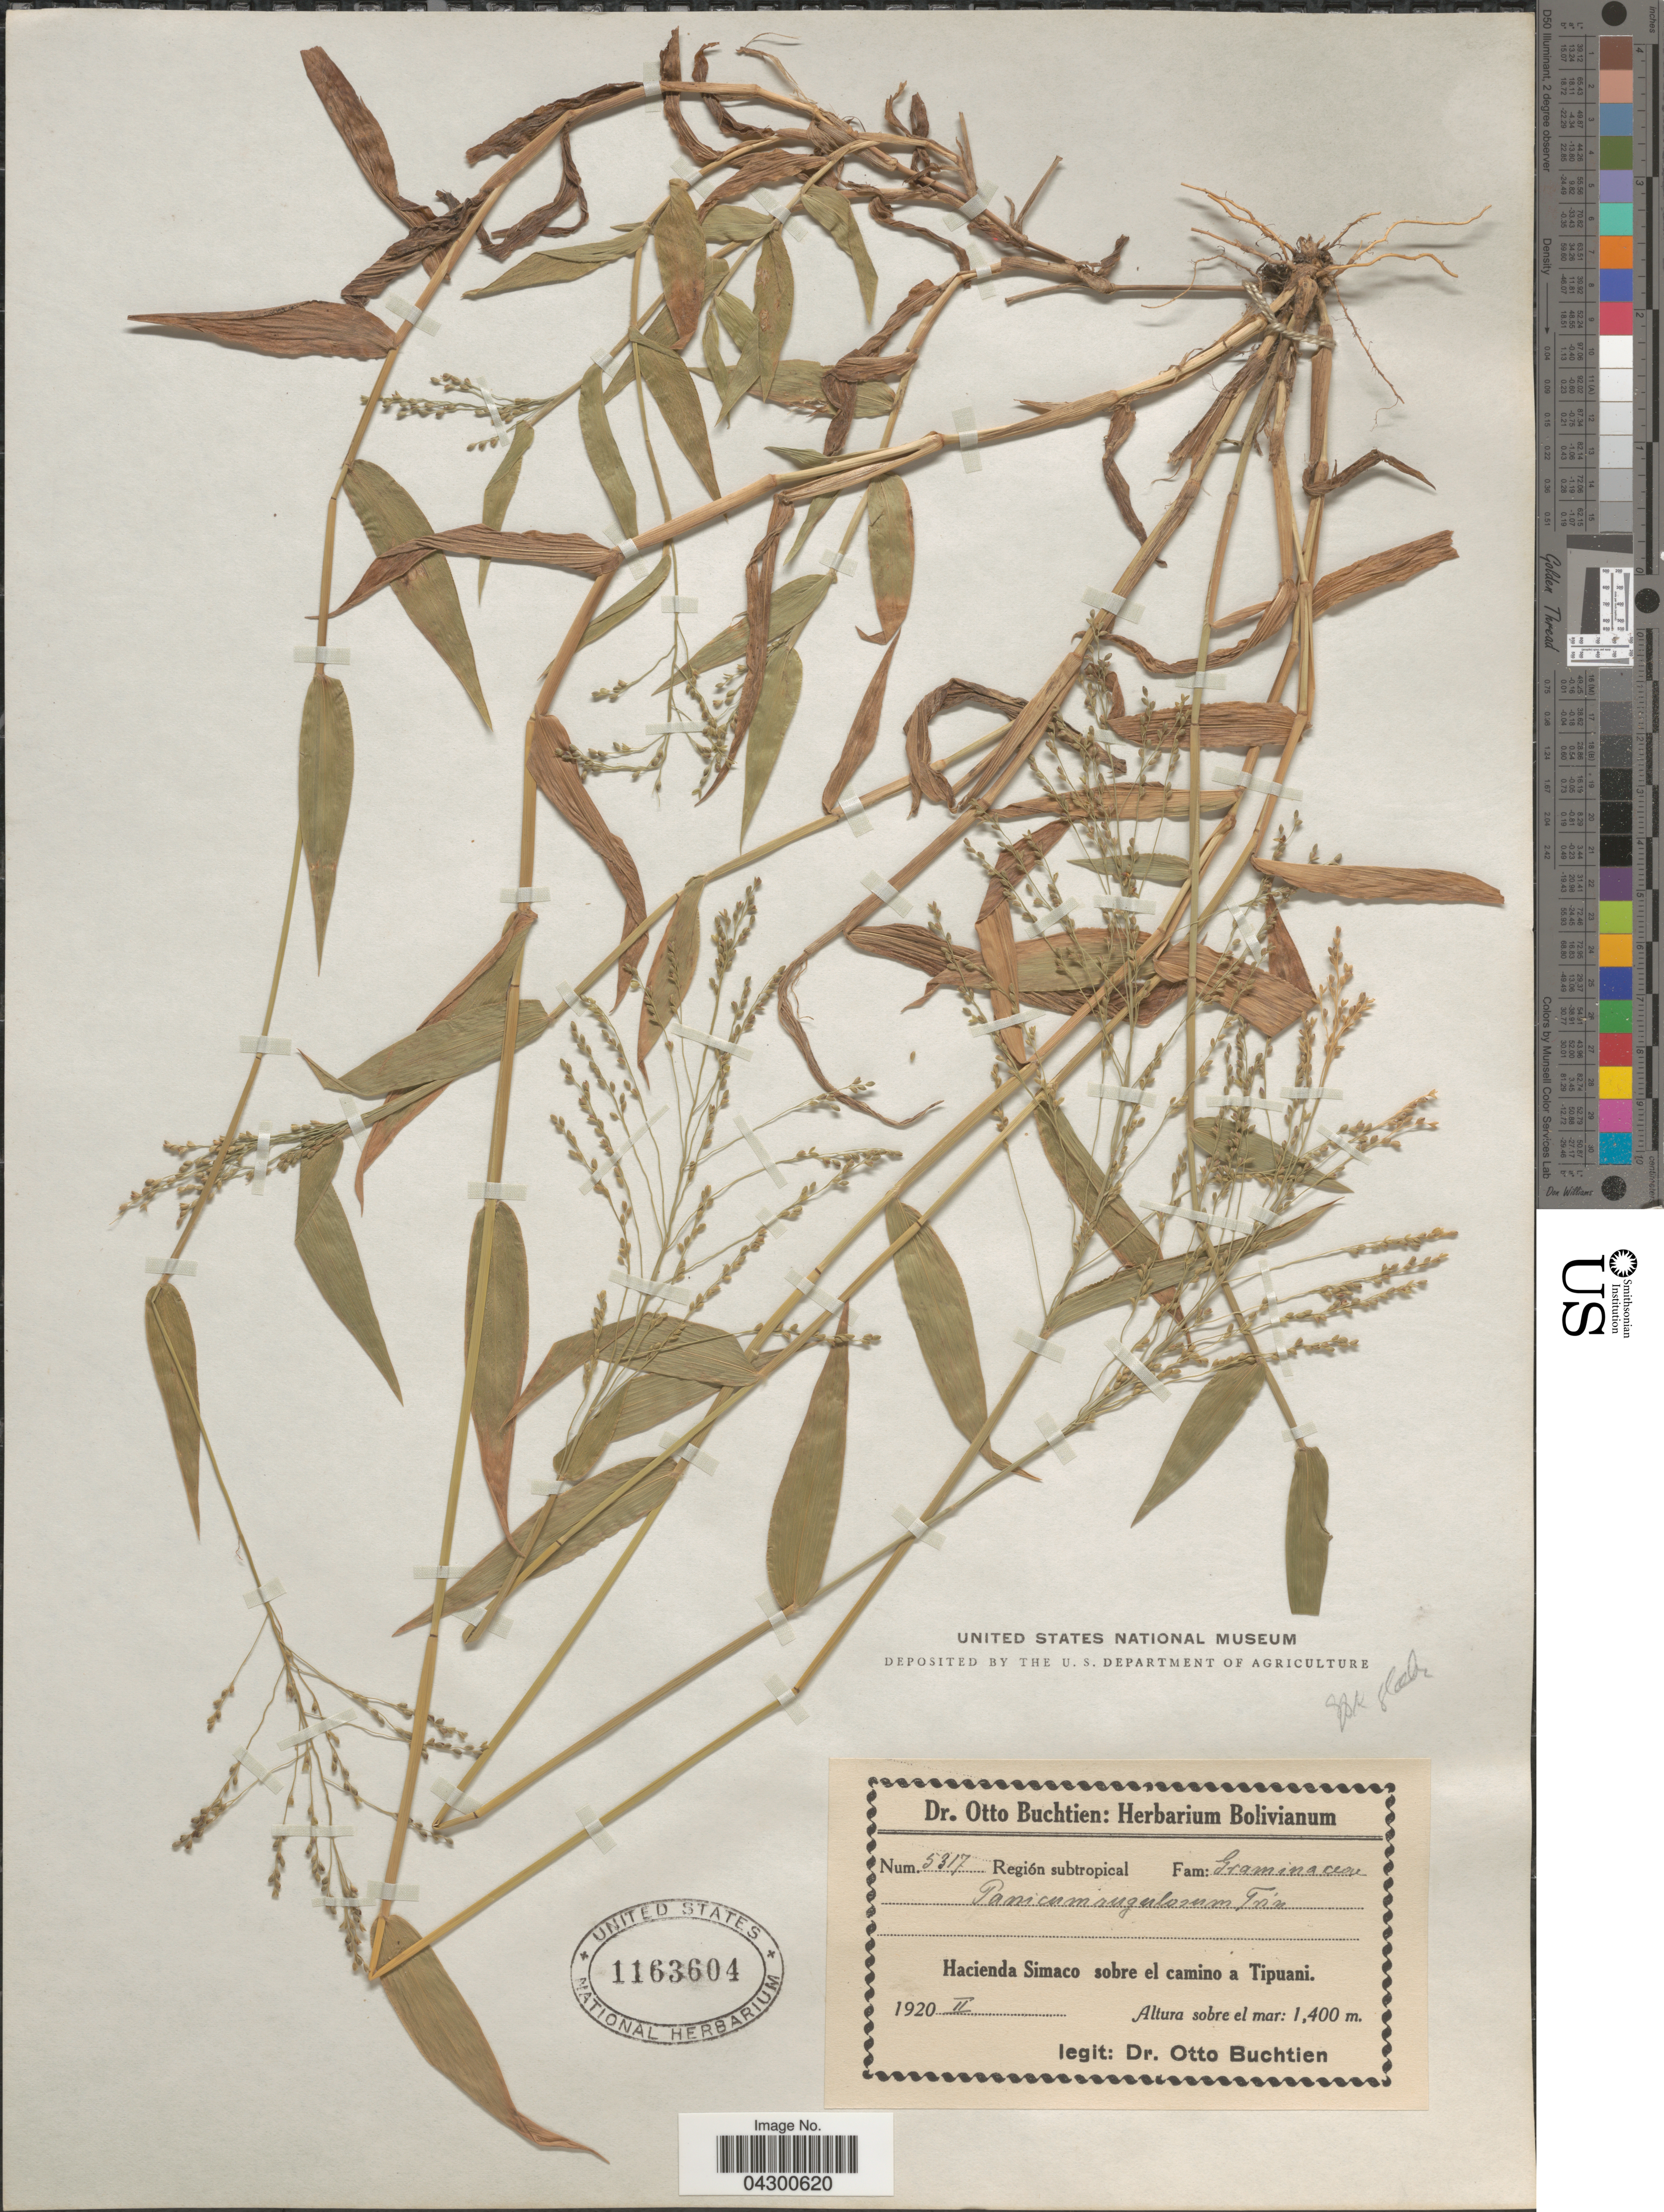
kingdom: Plantae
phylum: Tracheophyta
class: Liliopsida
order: Poales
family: Poaceae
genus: Panicum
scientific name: Panicum sellowii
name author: Nees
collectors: O. Buchtien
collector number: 5317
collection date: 1920-02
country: Bolivia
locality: Región subtropical. Hacienda Simaco sobre el camino a Tipuani.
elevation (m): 1400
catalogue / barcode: US 1163604